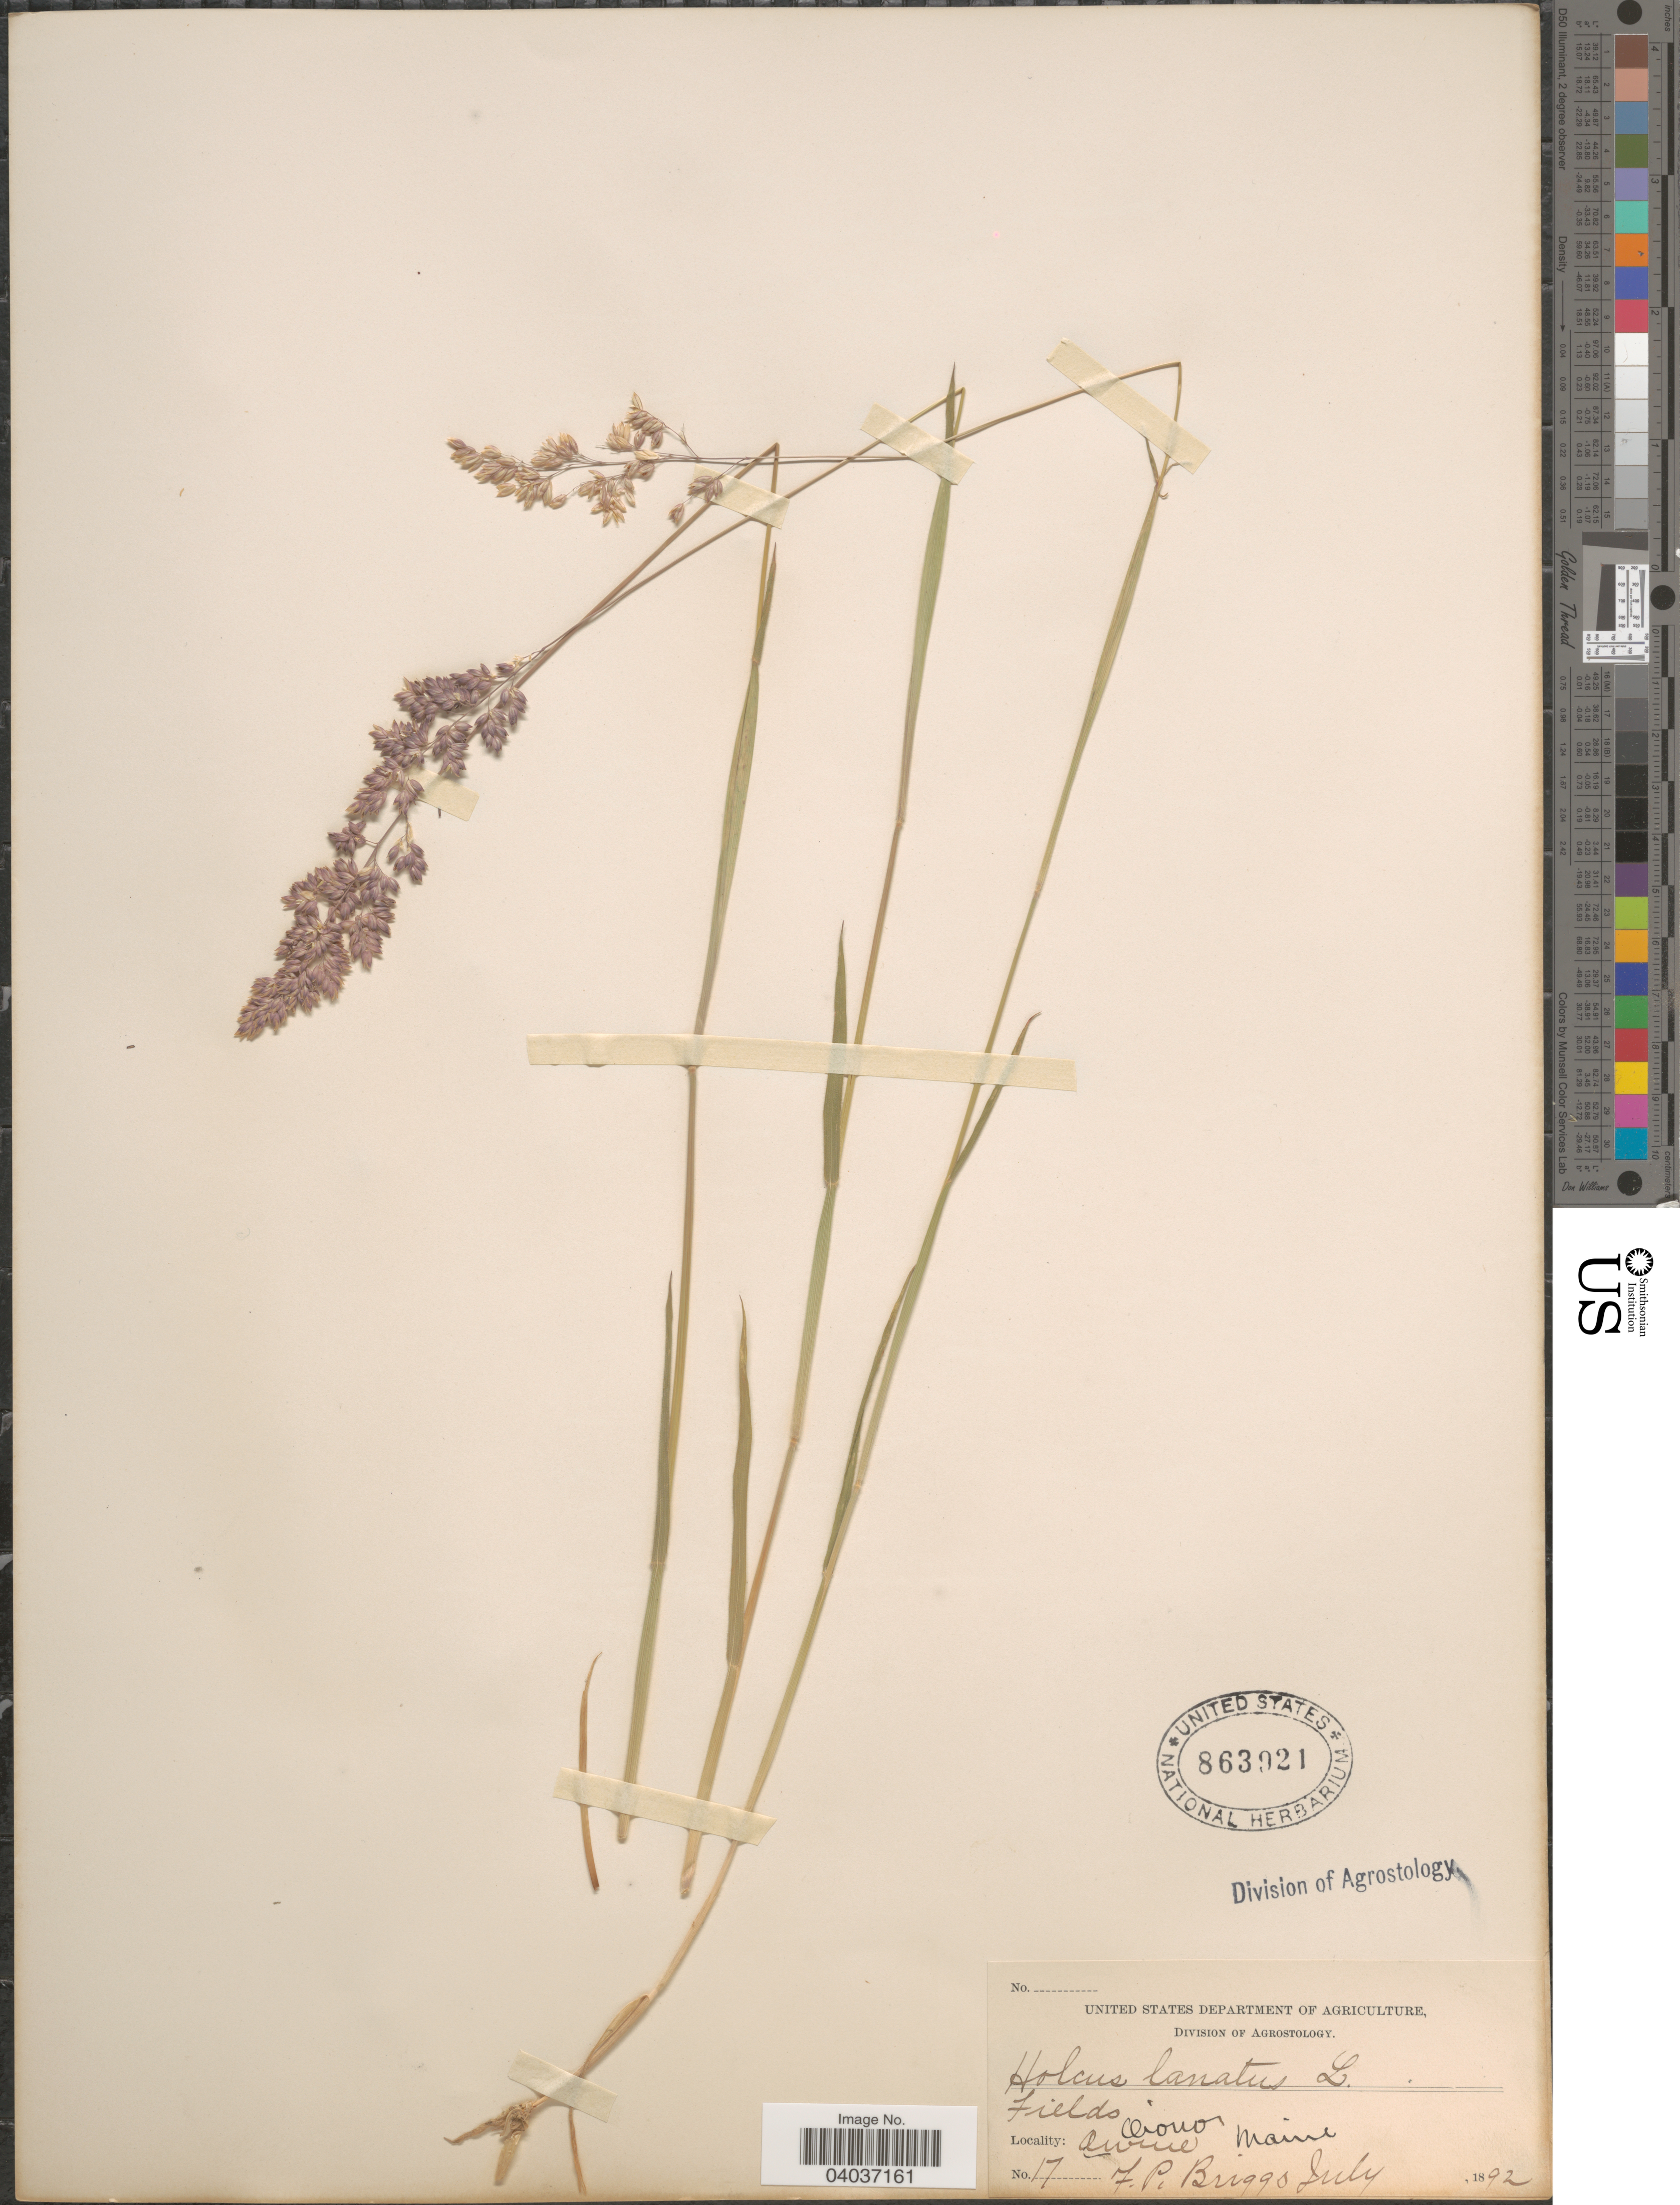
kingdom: Plantae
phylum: Tracheophyta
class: Liliopsida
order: Poales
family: Poaceae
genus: Holcus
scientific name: Holcus lanatus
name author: L.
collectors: F. Briggs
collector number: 17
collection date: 1892-07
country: United States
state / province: Maine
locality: Fields Orono.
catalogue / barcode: US 863921